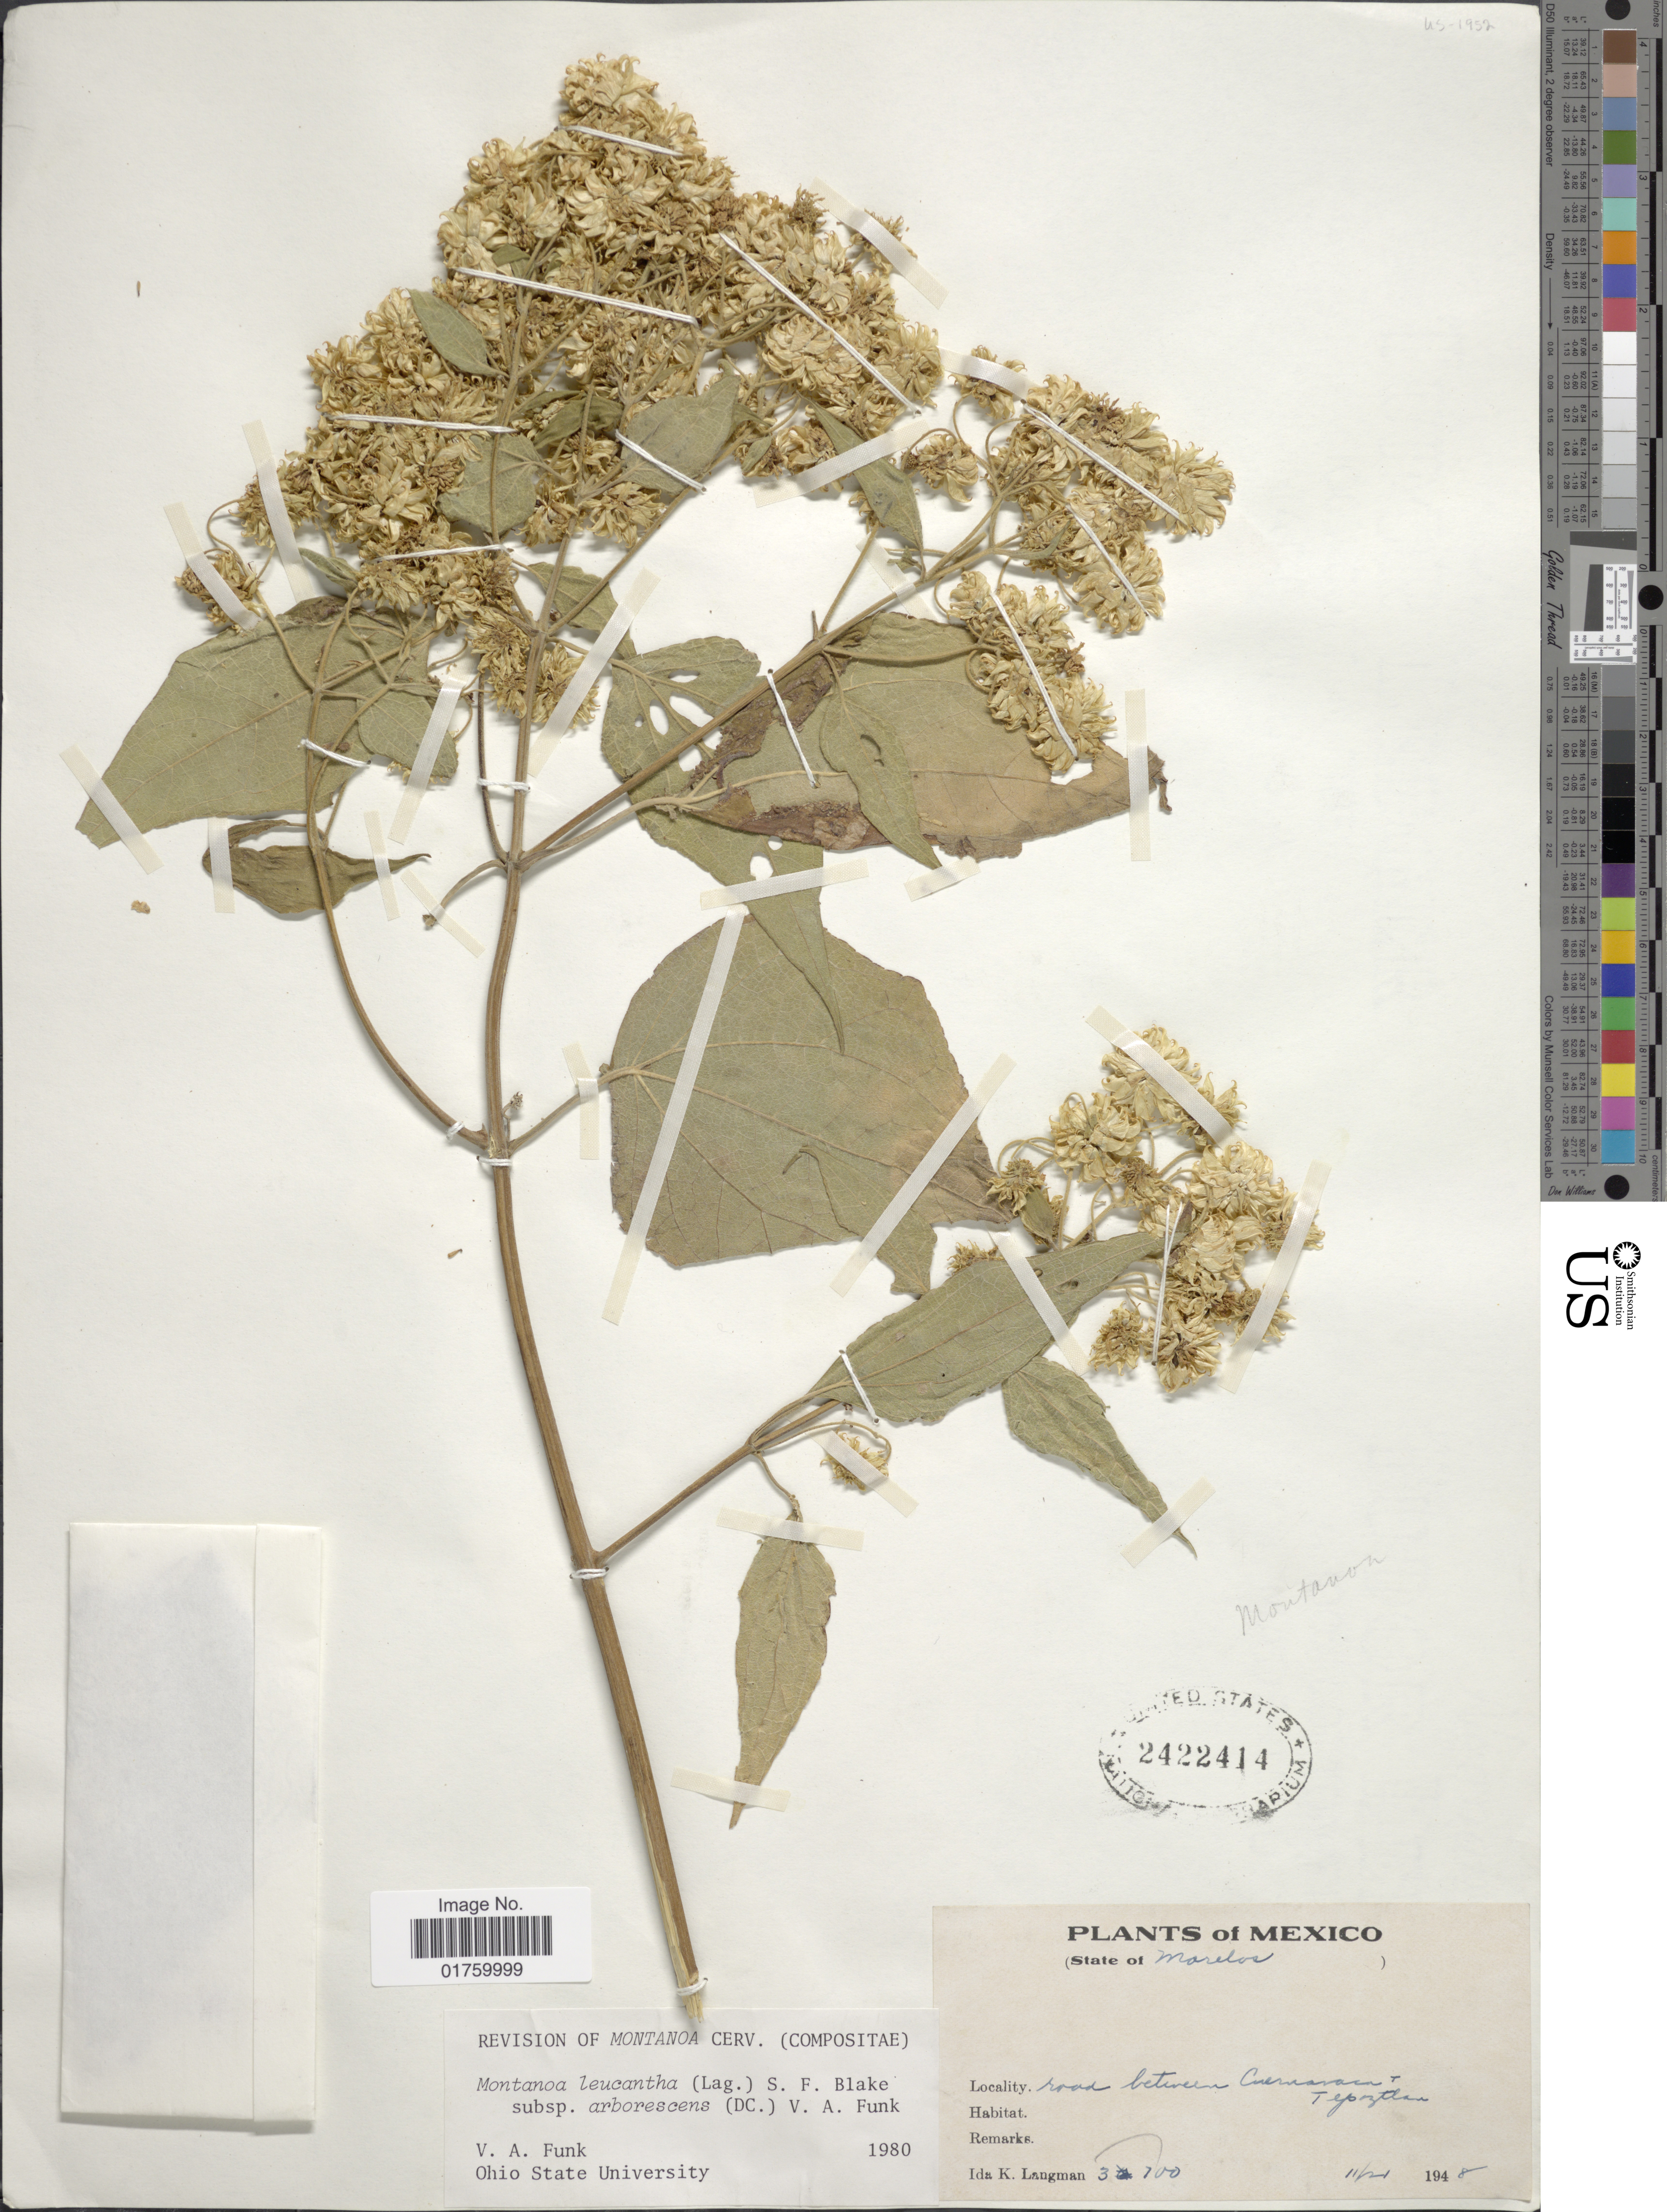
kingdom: Plantae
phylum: Tracheophyta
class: Magnoliopsida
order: Asterales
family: Asteraceae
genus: Montanoa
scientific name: Montanoa leucantha subsp. arborescens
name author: (DC.) V.A. Funk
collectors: I. K. Langman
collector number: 3-100*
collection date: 1948-11-21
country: Mexico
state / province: Morelos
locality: Road between Cuernavaca + Tepoztlan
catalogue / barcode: US 2422414